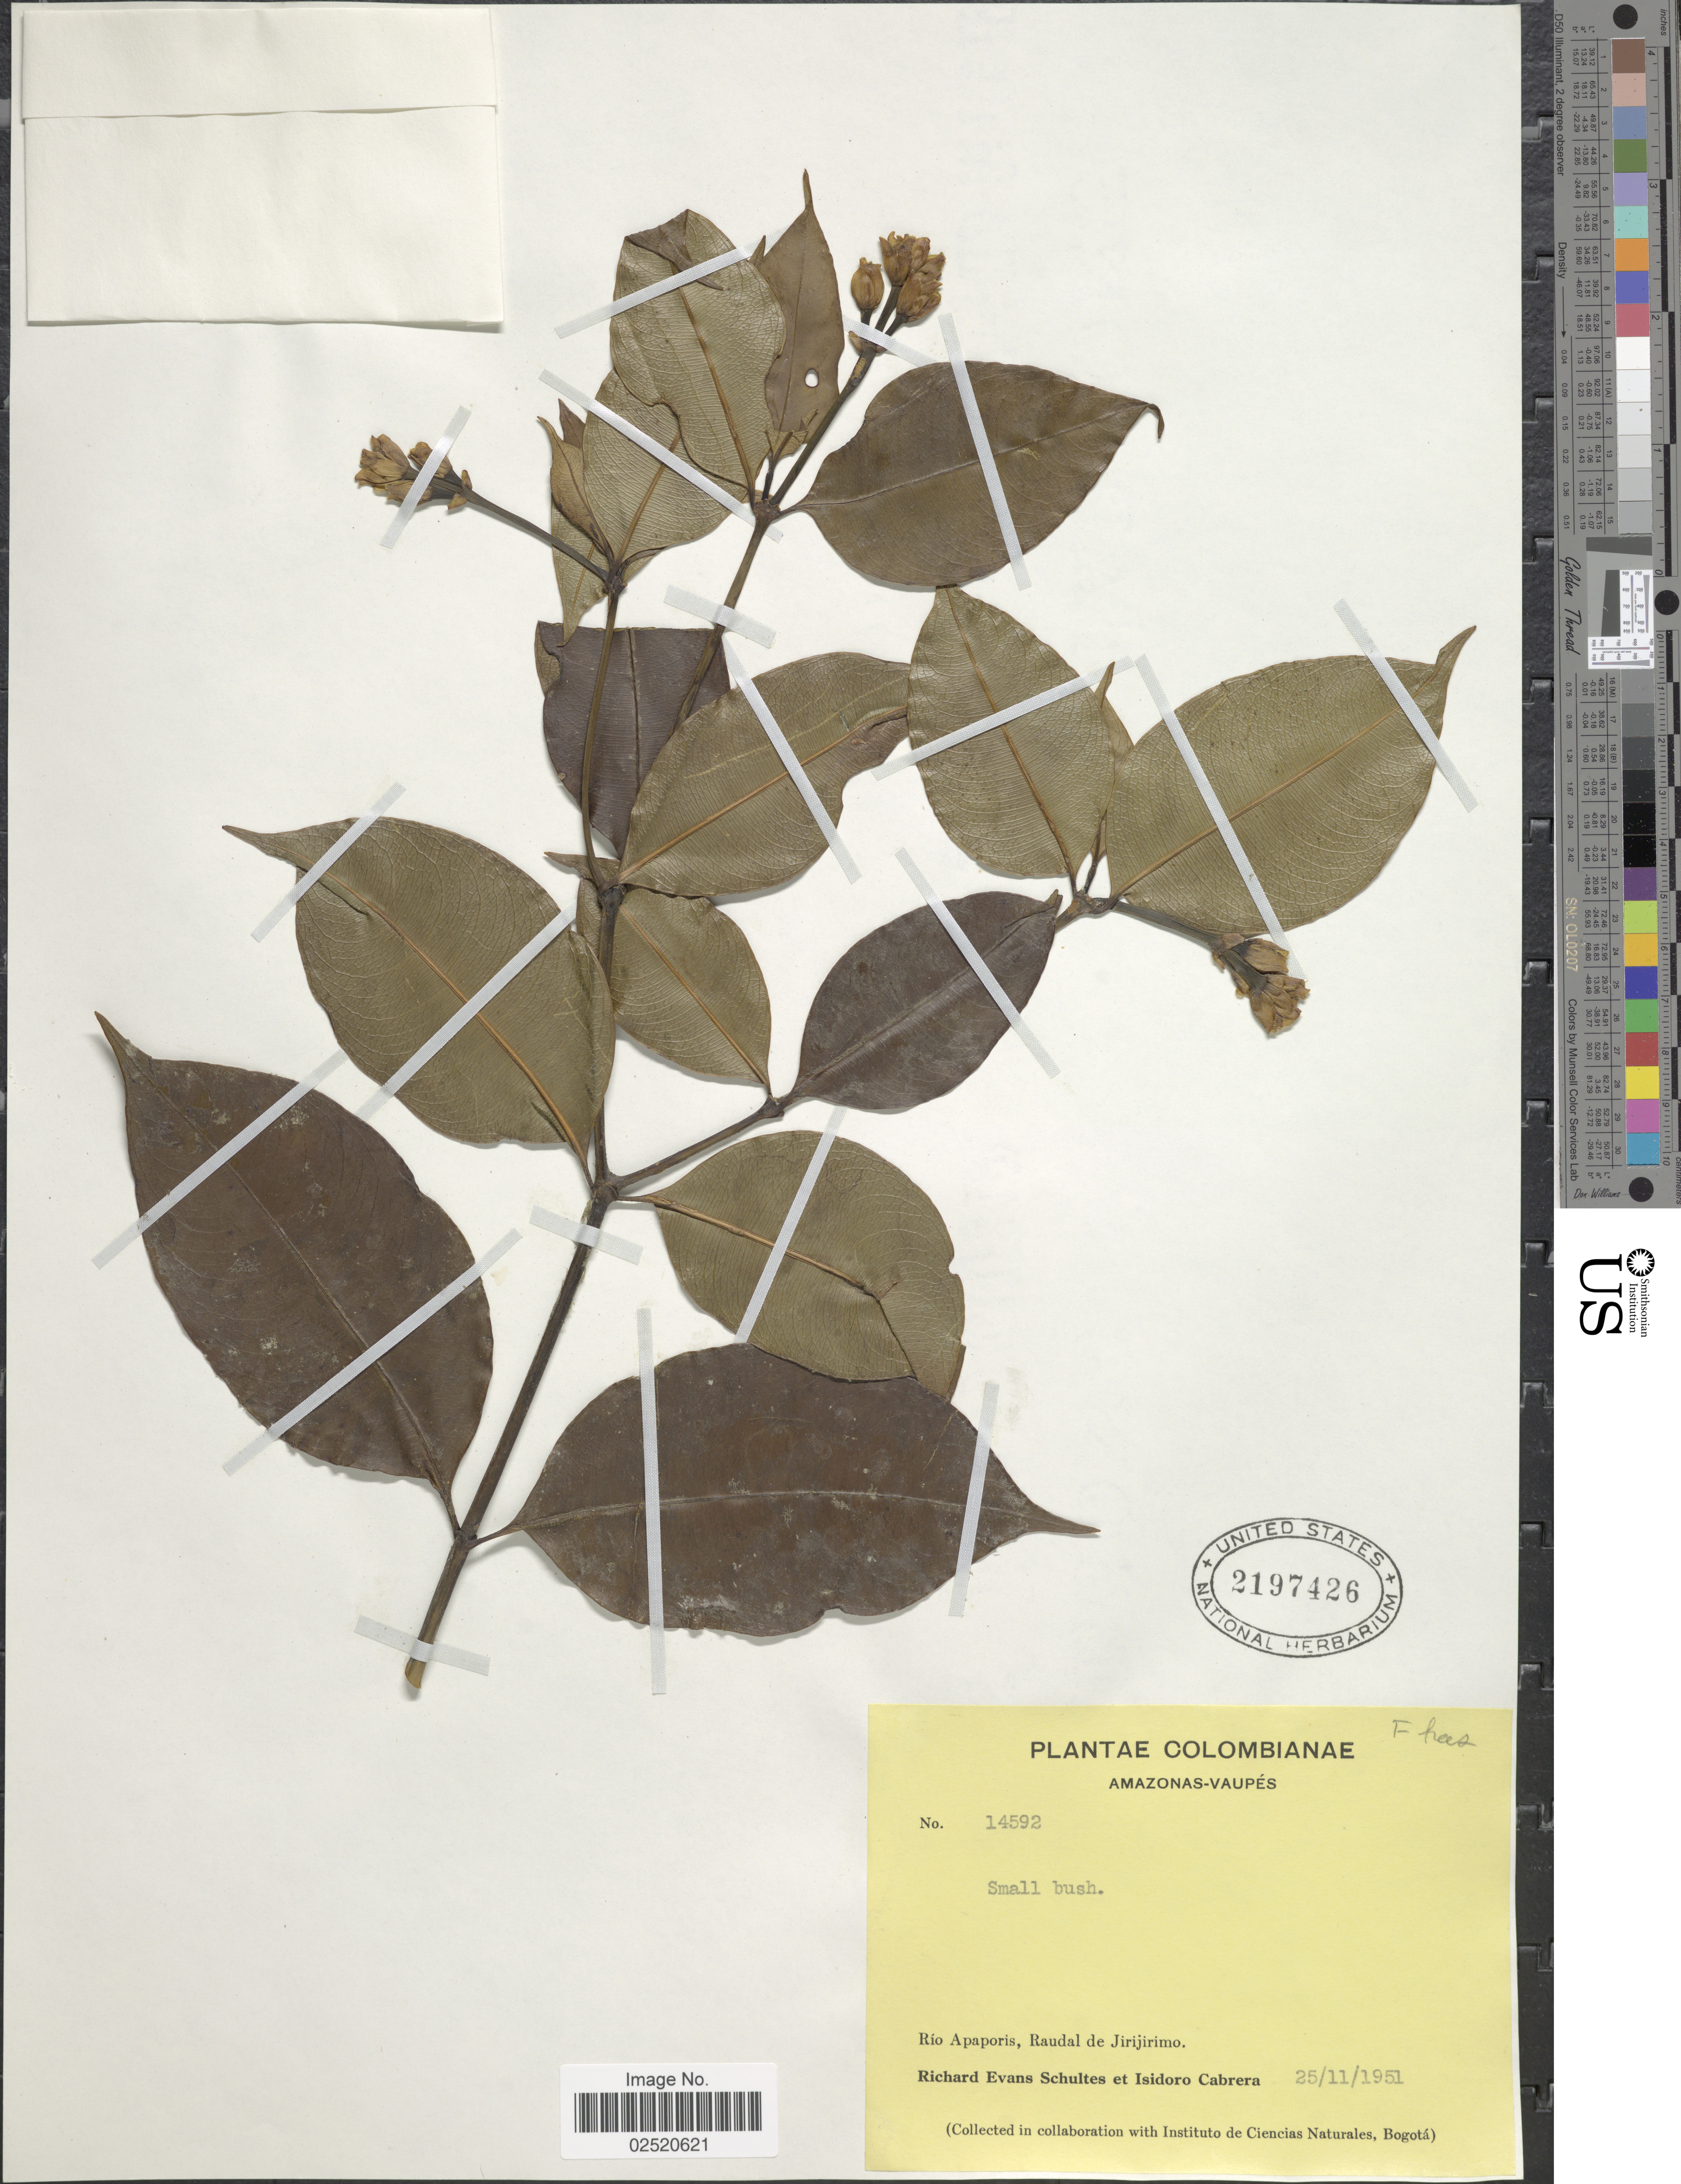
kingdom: Plantae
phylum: Tracheophyta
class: Magnoliopsida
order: Gentianales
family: Rubiaceae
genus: Psychotria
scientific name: Psychotria sp.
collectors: R. E. Schultes & I. Cabrera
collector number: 14592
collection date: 1951-11-25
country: Colombia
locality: Amazonas-Vaupés. Río Apaporis, Raudal de Jirijirimo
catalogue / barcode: US 2197426